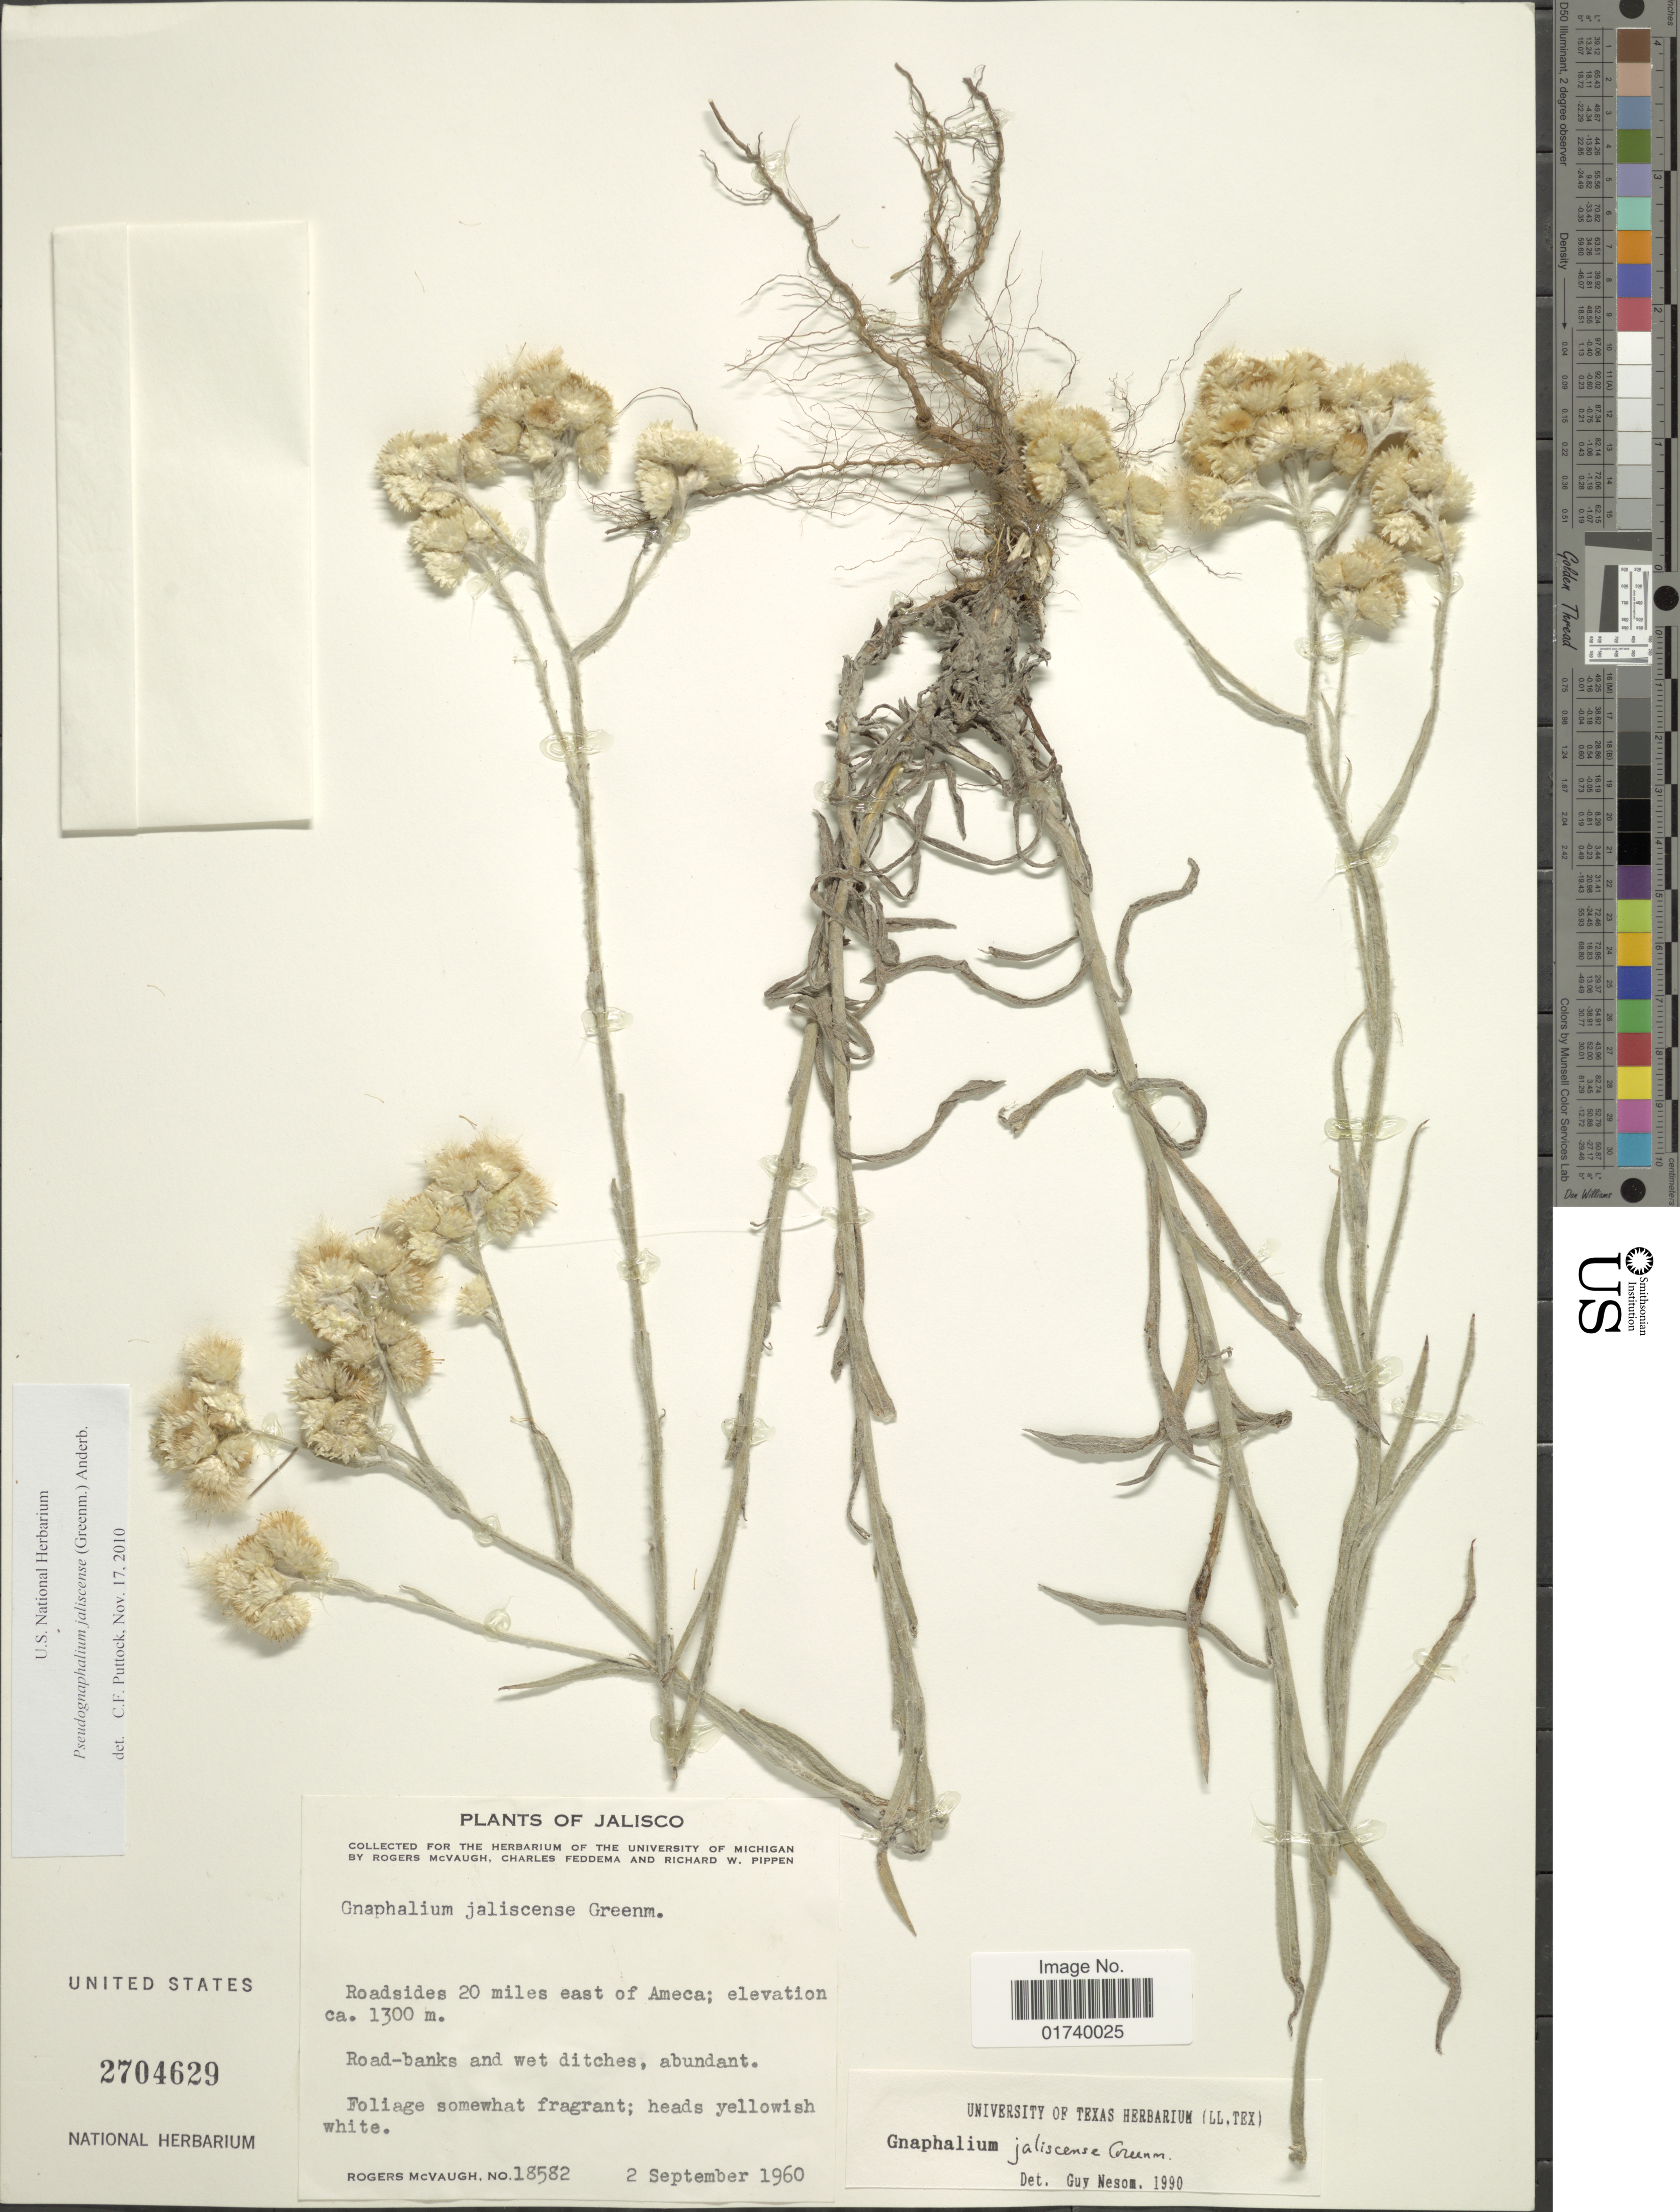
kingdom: Plantae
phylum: Tracheophyta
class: Magnoliopsida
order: Asterales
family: Asteraceae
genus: Pseudognaphalium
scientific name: Pseudognaphalium jaliscense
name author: (Greenm.) Anderb.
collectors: R. McVaugh, C. Feddema & R. W. Pippen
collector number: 18582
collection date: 1960-09-02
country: Mexico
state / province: Jalisco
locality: Roadsides 20 miles east of Ameca.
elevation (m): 1300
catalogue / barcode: US 2704629